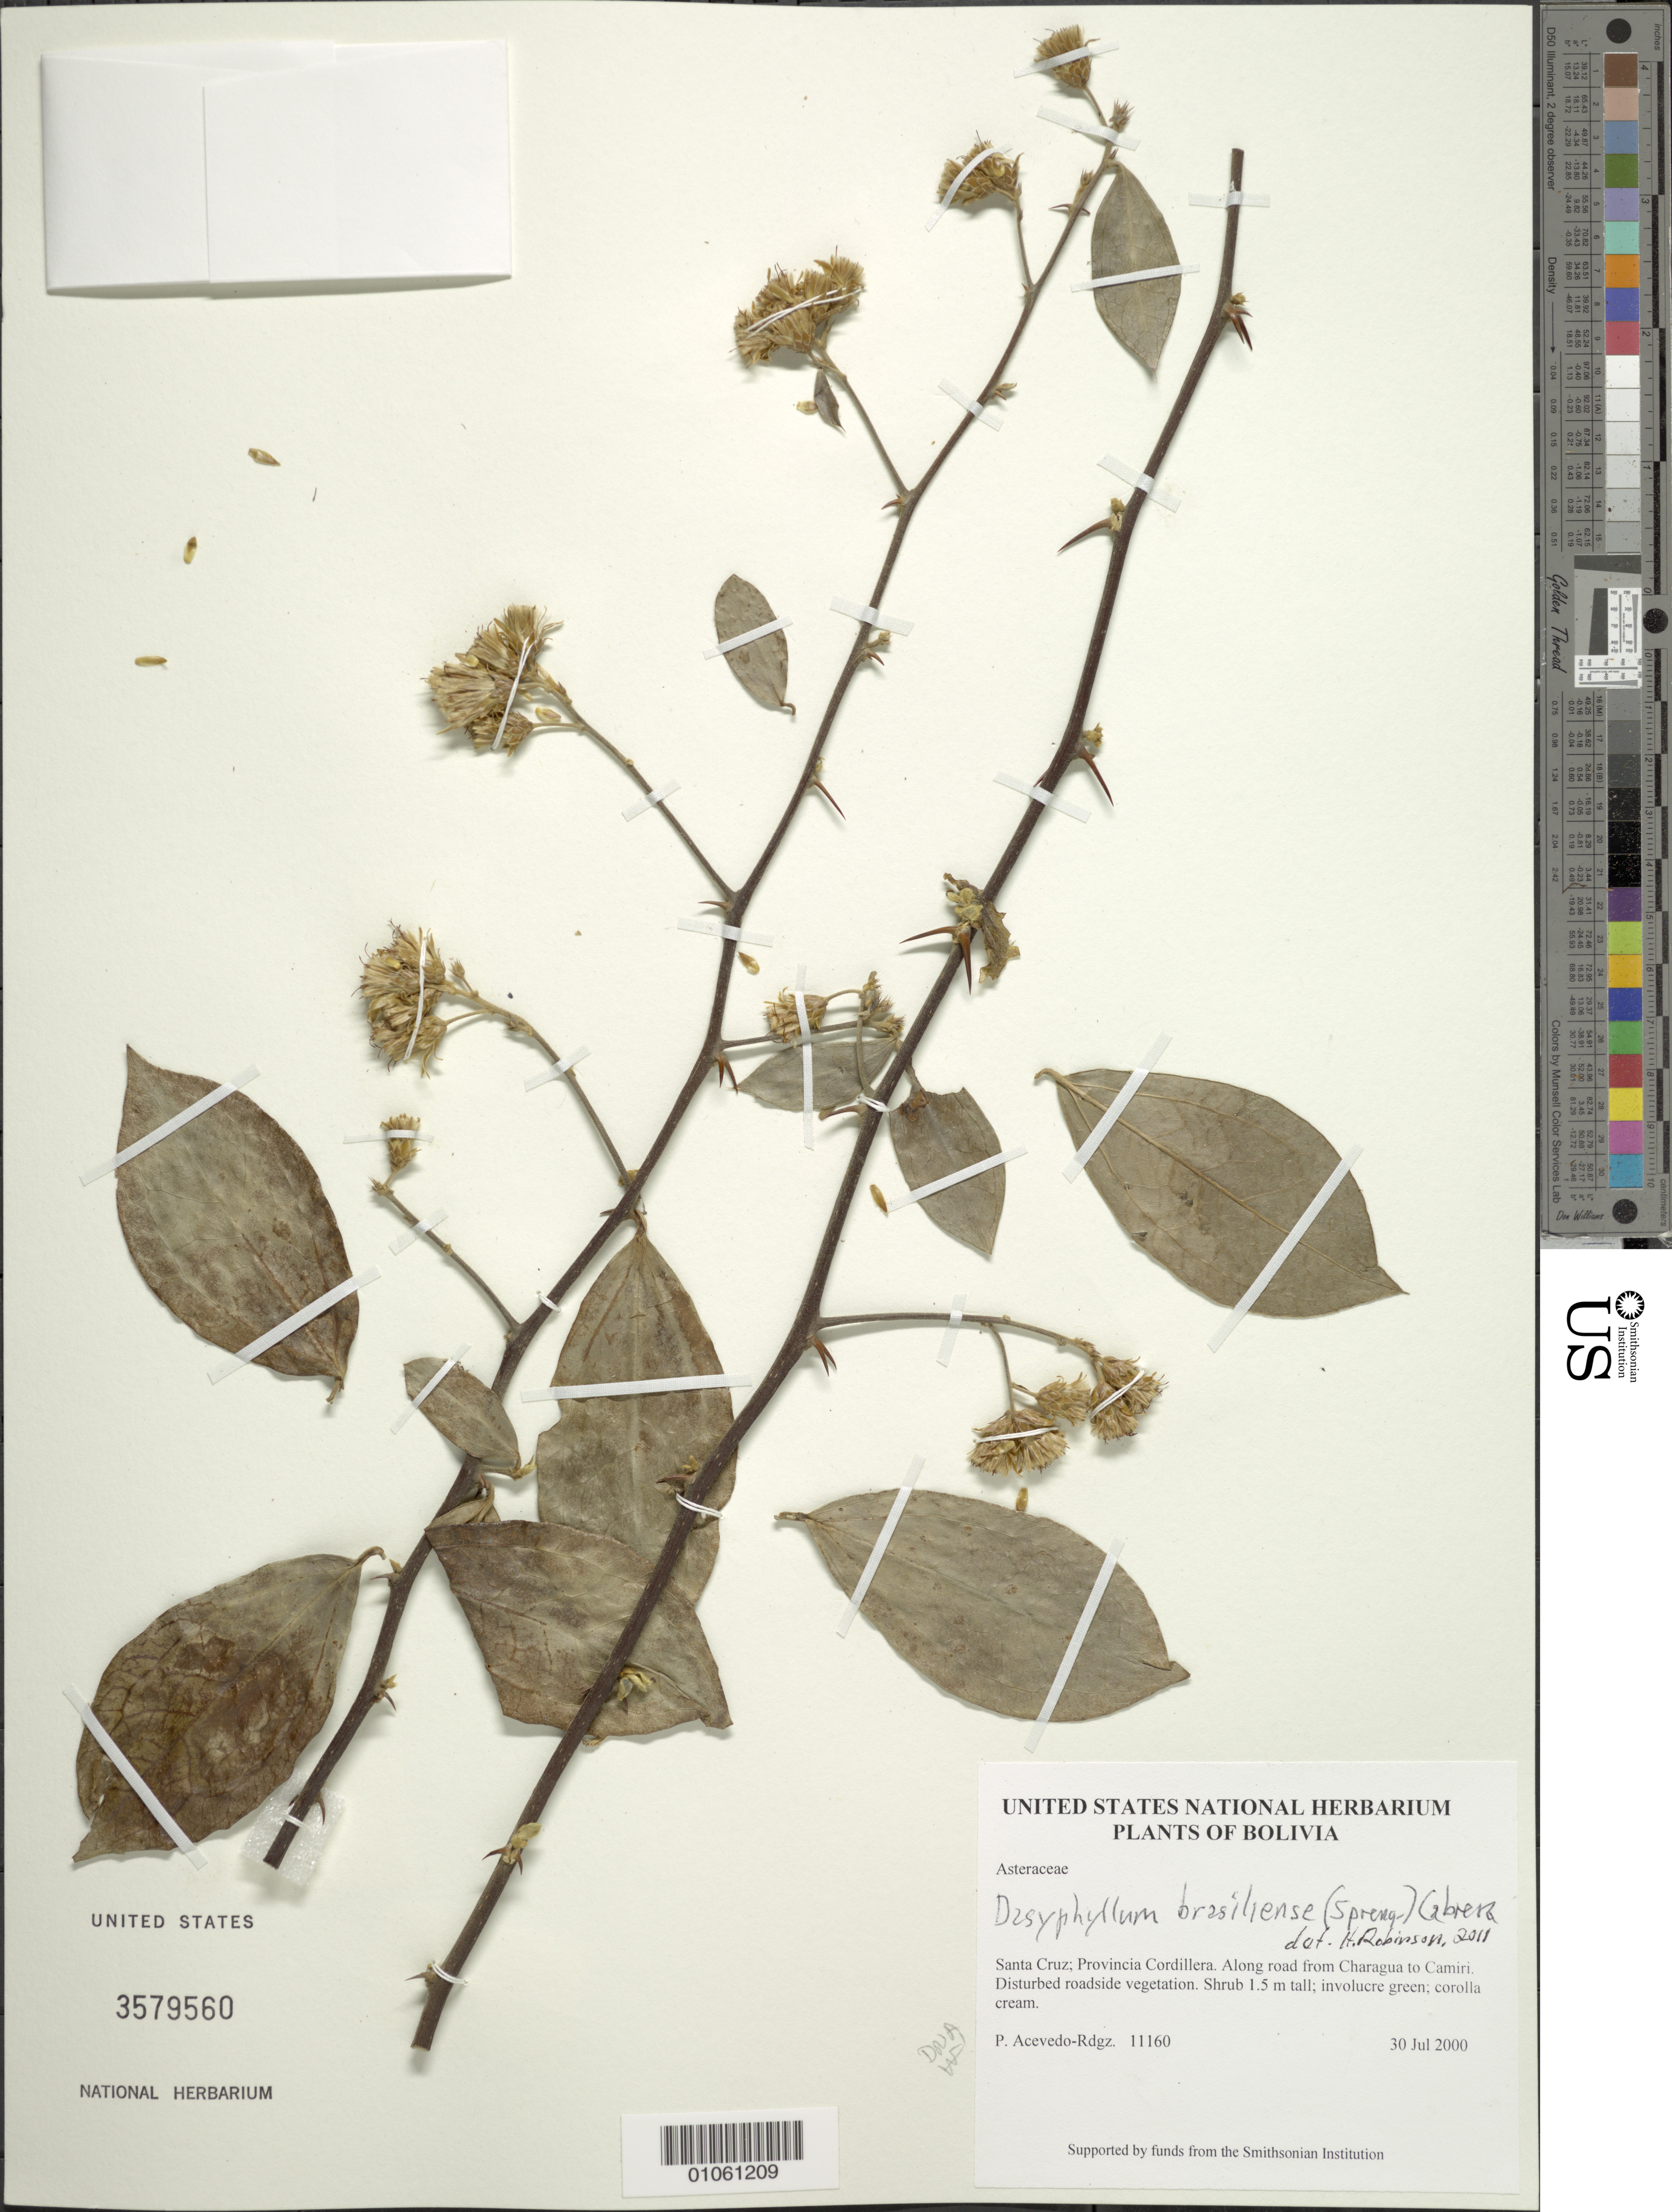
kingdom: Plantae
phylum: Tracheophyta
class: Magnoliopsida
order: Asterales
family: Asteraceae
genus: Dasyphyllum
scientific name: Dasyphyllum brasiliense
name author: (Spreng.) Cabrera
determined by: Robinson, Harold E., (US)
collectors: P. Acevedo-Rodr.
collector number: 11160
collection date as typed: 30 Jul 2000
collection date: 2000-07-30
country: Bolivia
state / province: Santa Cruz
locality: Santa Cruz; Provincia Cordillera. Along road from Charagua to Camiri.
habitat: Disturbed roadside vegetation.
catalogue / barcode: US 3579560